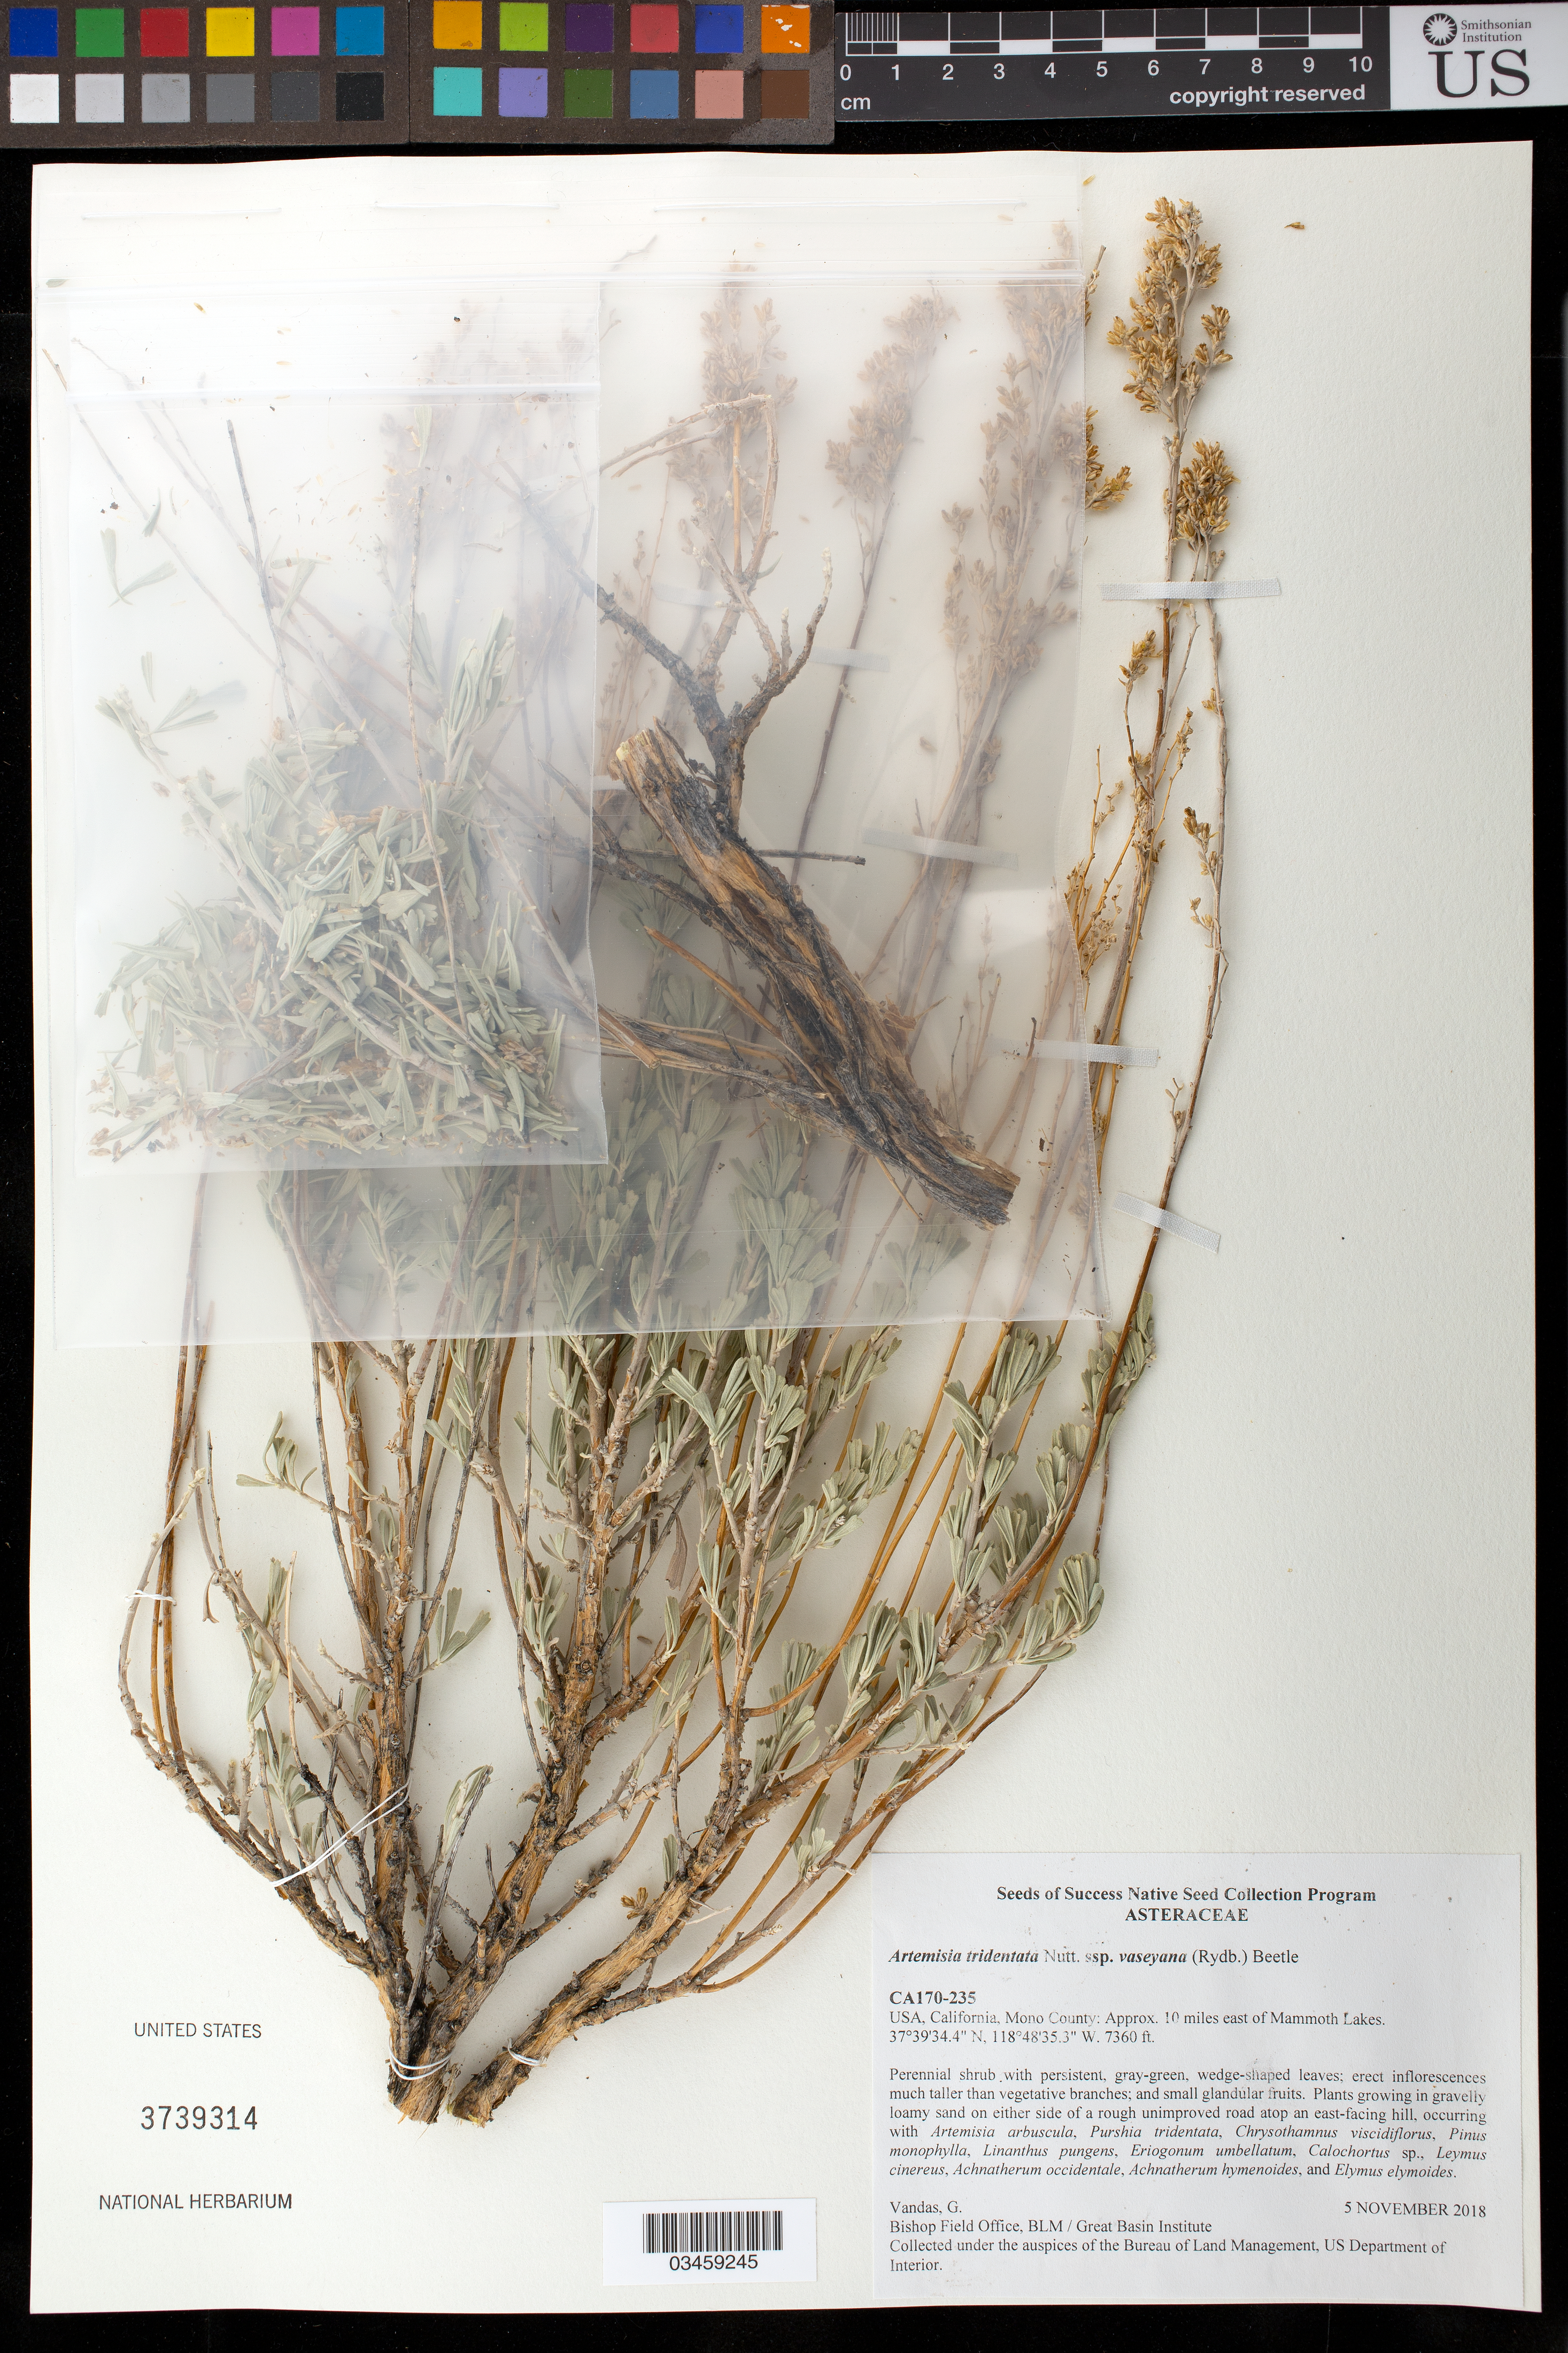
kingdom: Plantae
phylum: Tracheophyta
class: Magnoliopsida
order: Asterales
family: Asteraceae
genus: Artemisia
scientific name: Artemisia tridentata subsp. vaseyana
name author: (Rydb.) Beetle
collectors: G. Vandas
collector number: CA170-235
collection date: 2018-11-05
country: United States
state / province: California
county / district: Mono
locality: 10 mi. E of Mammoth Lakes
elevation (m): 2243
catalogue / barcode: US 3739314